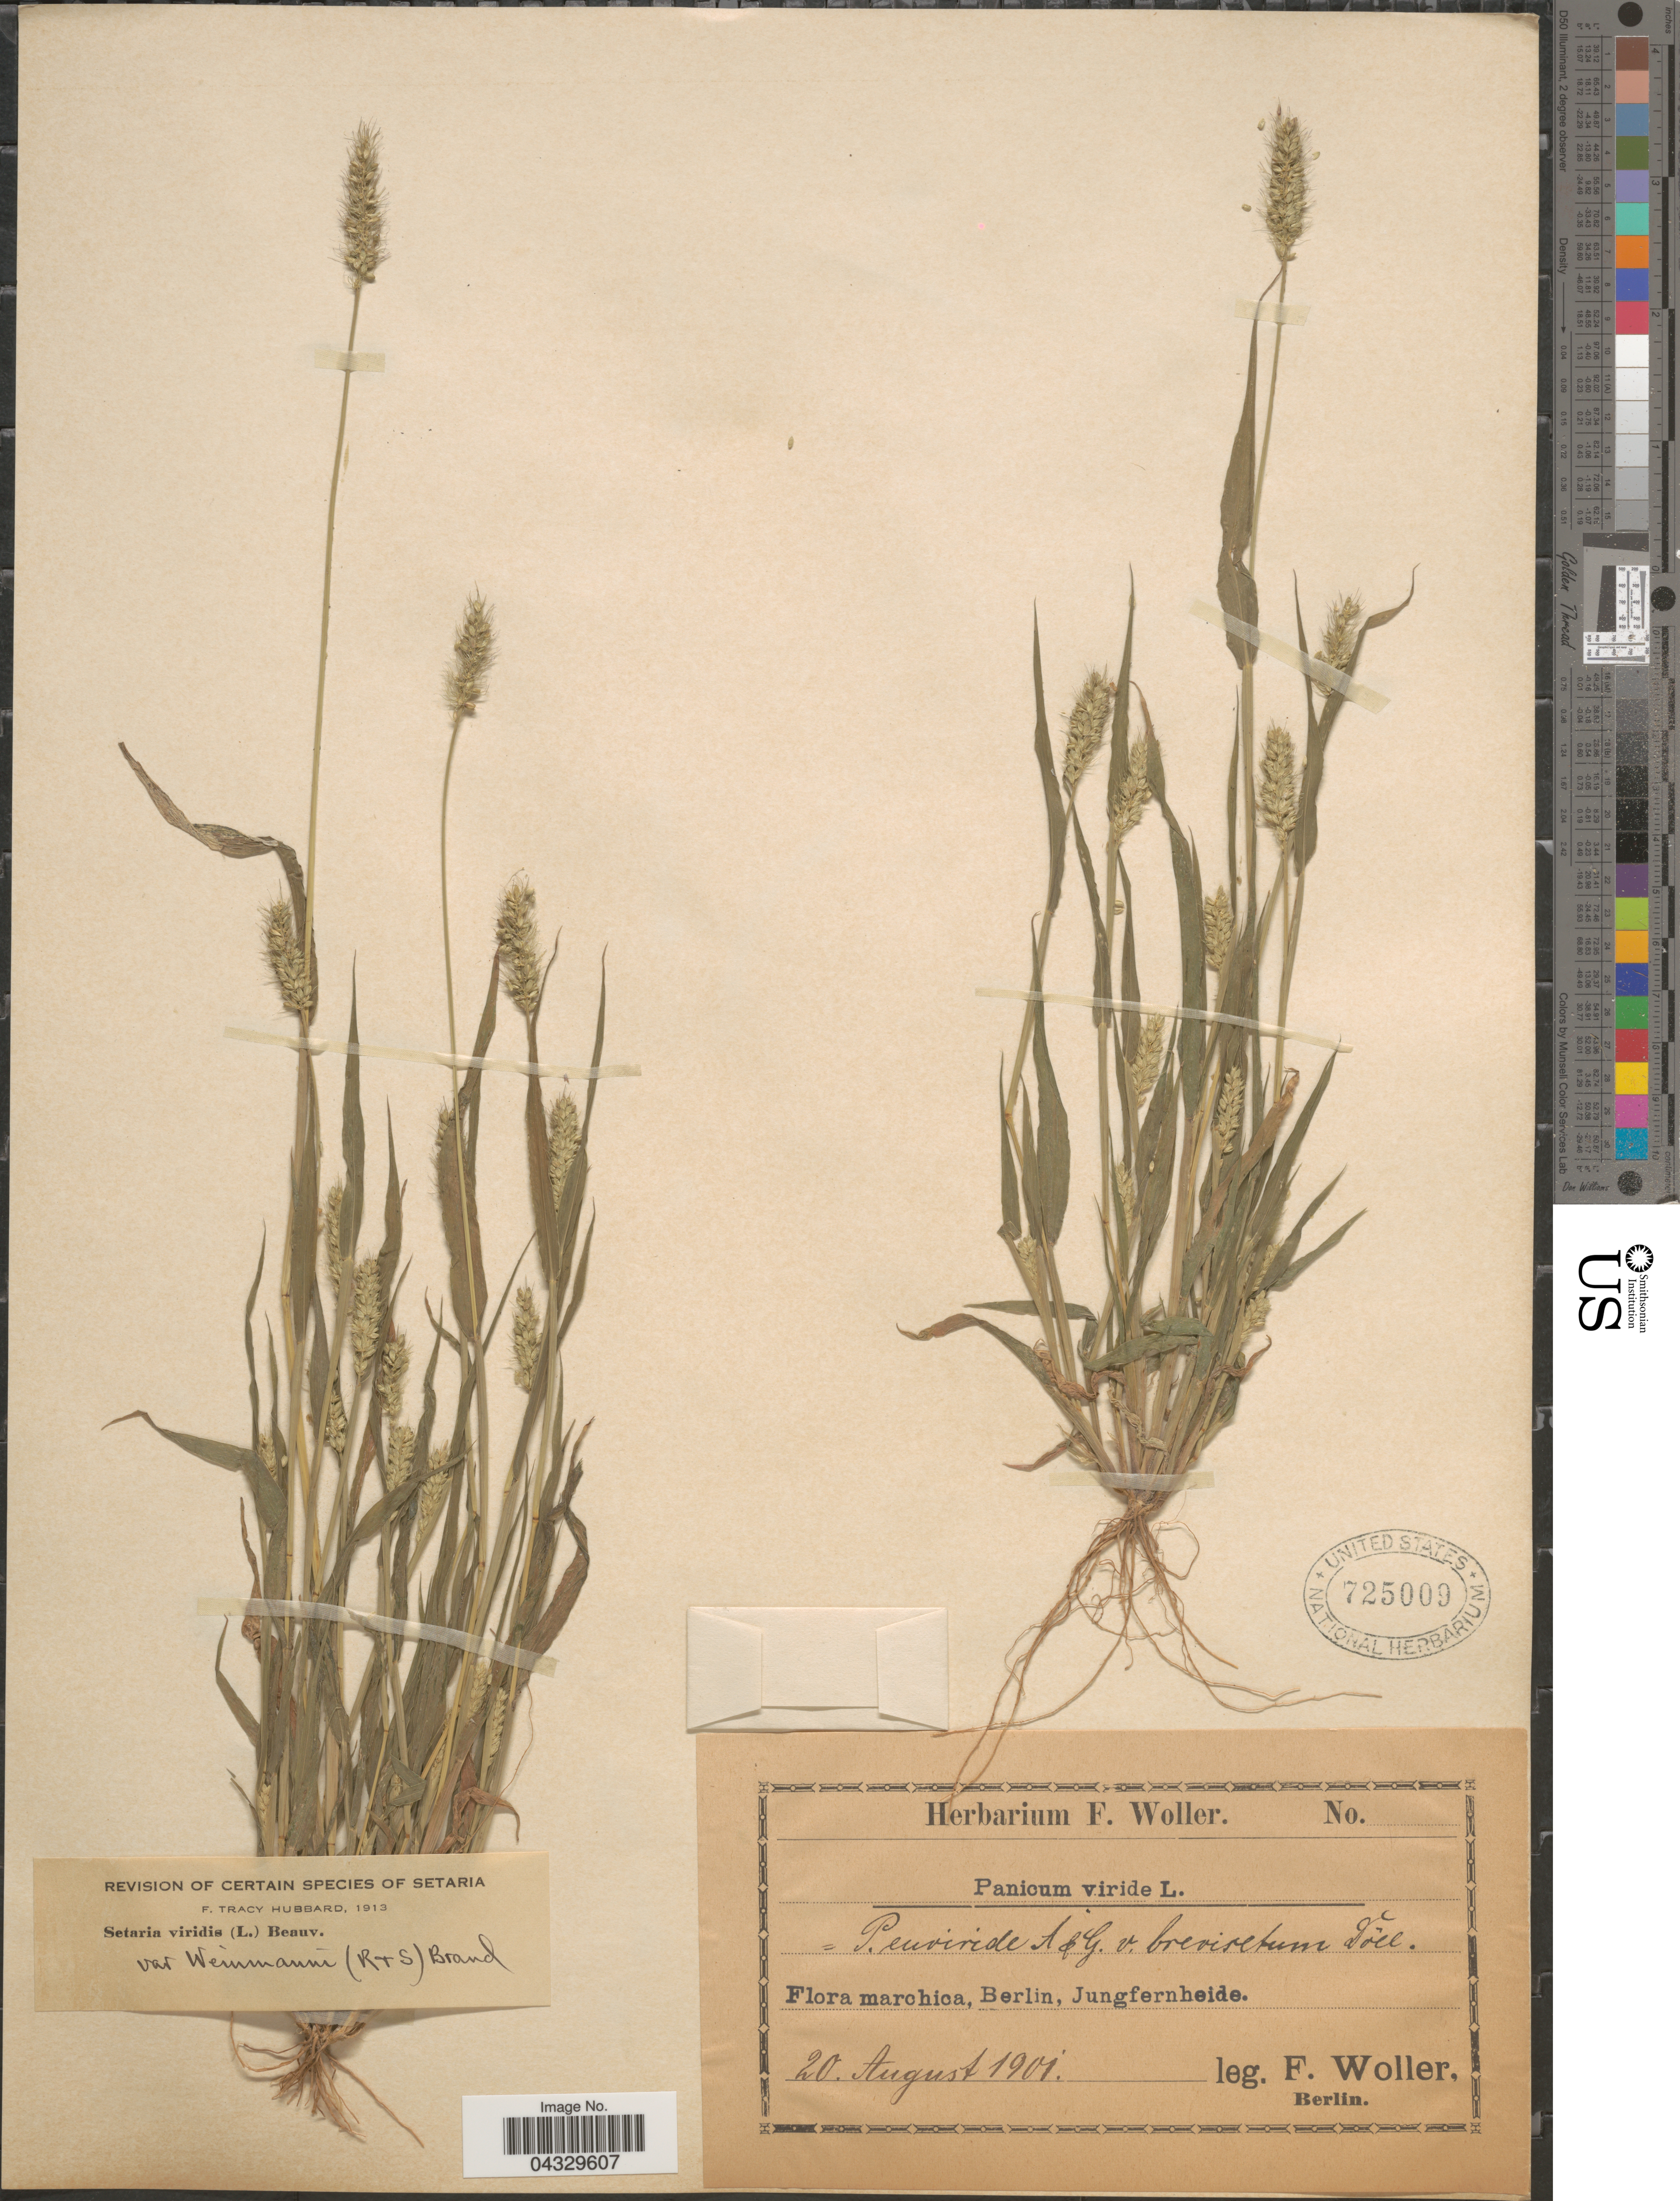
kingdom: Plantae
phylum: Tracheophyta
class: Liliopsida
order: Poales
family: Poaceae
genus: Setaria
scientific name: Setaria viridis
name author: (L.) P. Beauv.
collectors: F. Woller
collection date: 1901-08-20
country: Germany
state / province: Berlin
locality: Marchica, Berlin, Jungfernheide.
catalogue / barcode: US 725009